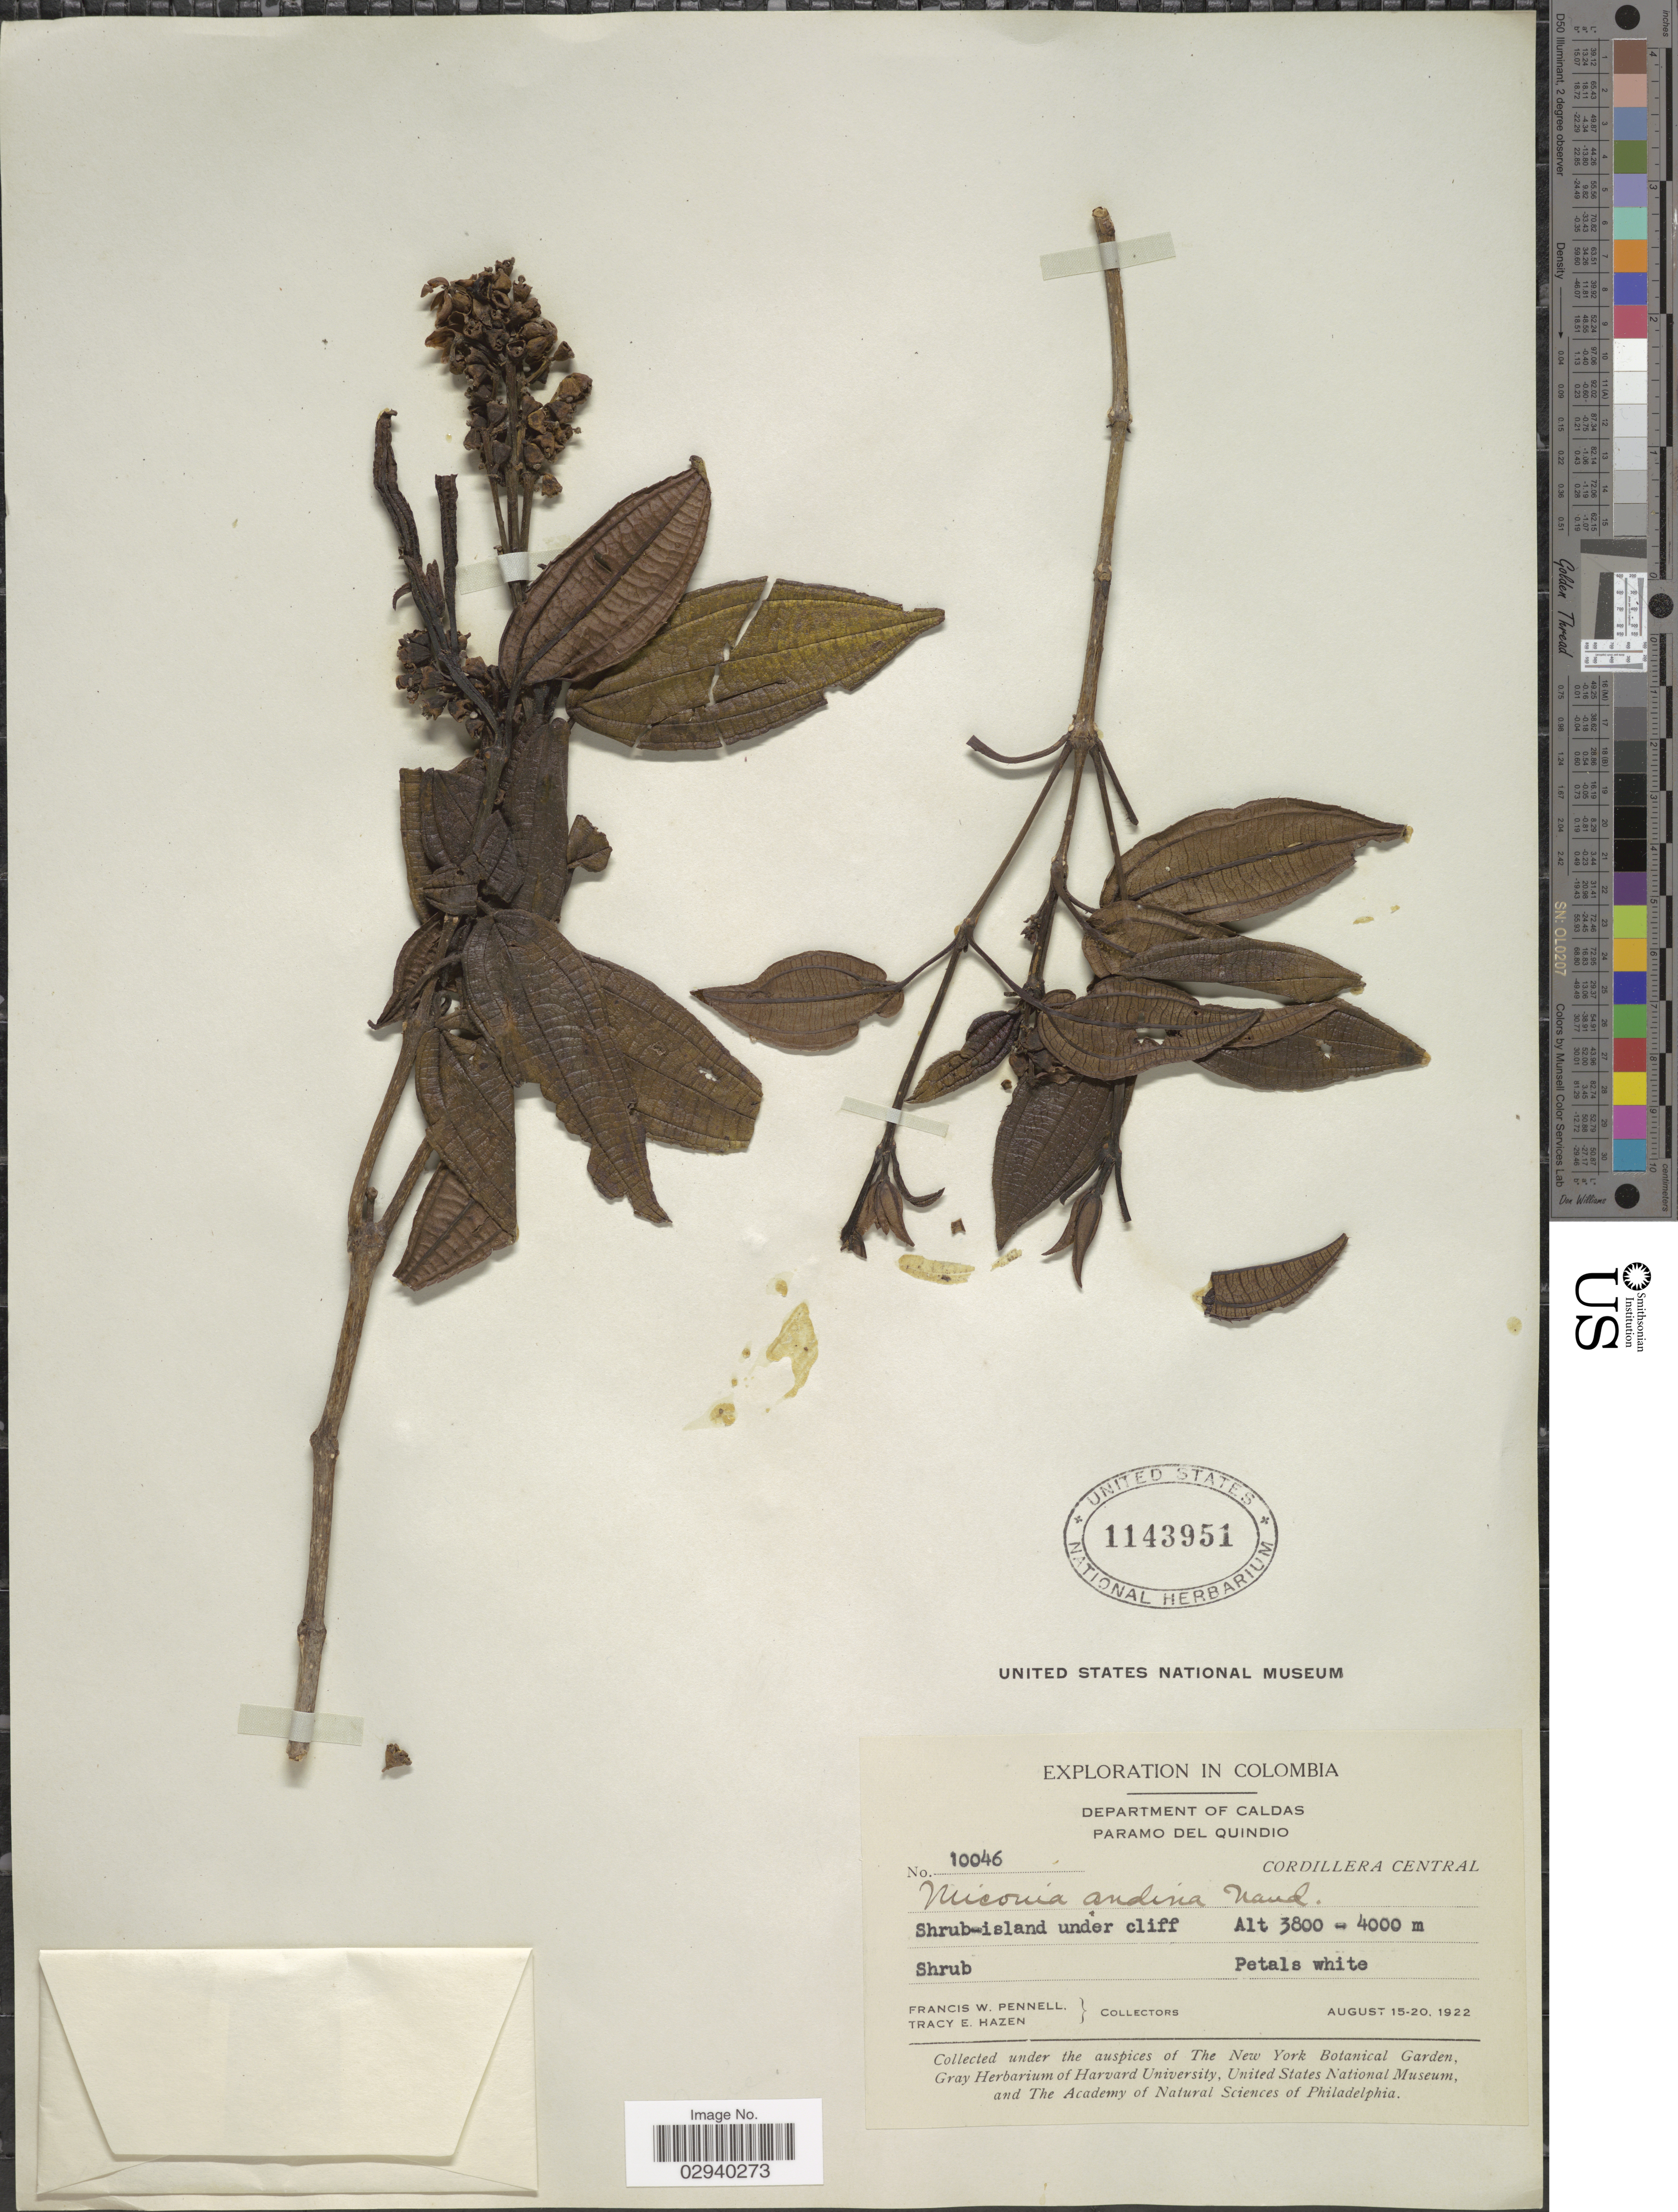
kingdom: Plantae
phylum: Tracheophyta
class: Magnoliopsida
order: Myrtales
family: Melastomataceae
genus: Miconia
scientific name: Miconia latifolia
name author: (D. Don) Naudin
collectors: F. W. Pennell & T. E. Hazen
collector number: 10046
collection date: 1922-08-15/1922-08-20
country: Colombia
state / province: Caldas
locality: Department of Caldas, Paramo del Quindio.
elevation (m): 3800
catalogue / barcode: US 1143951